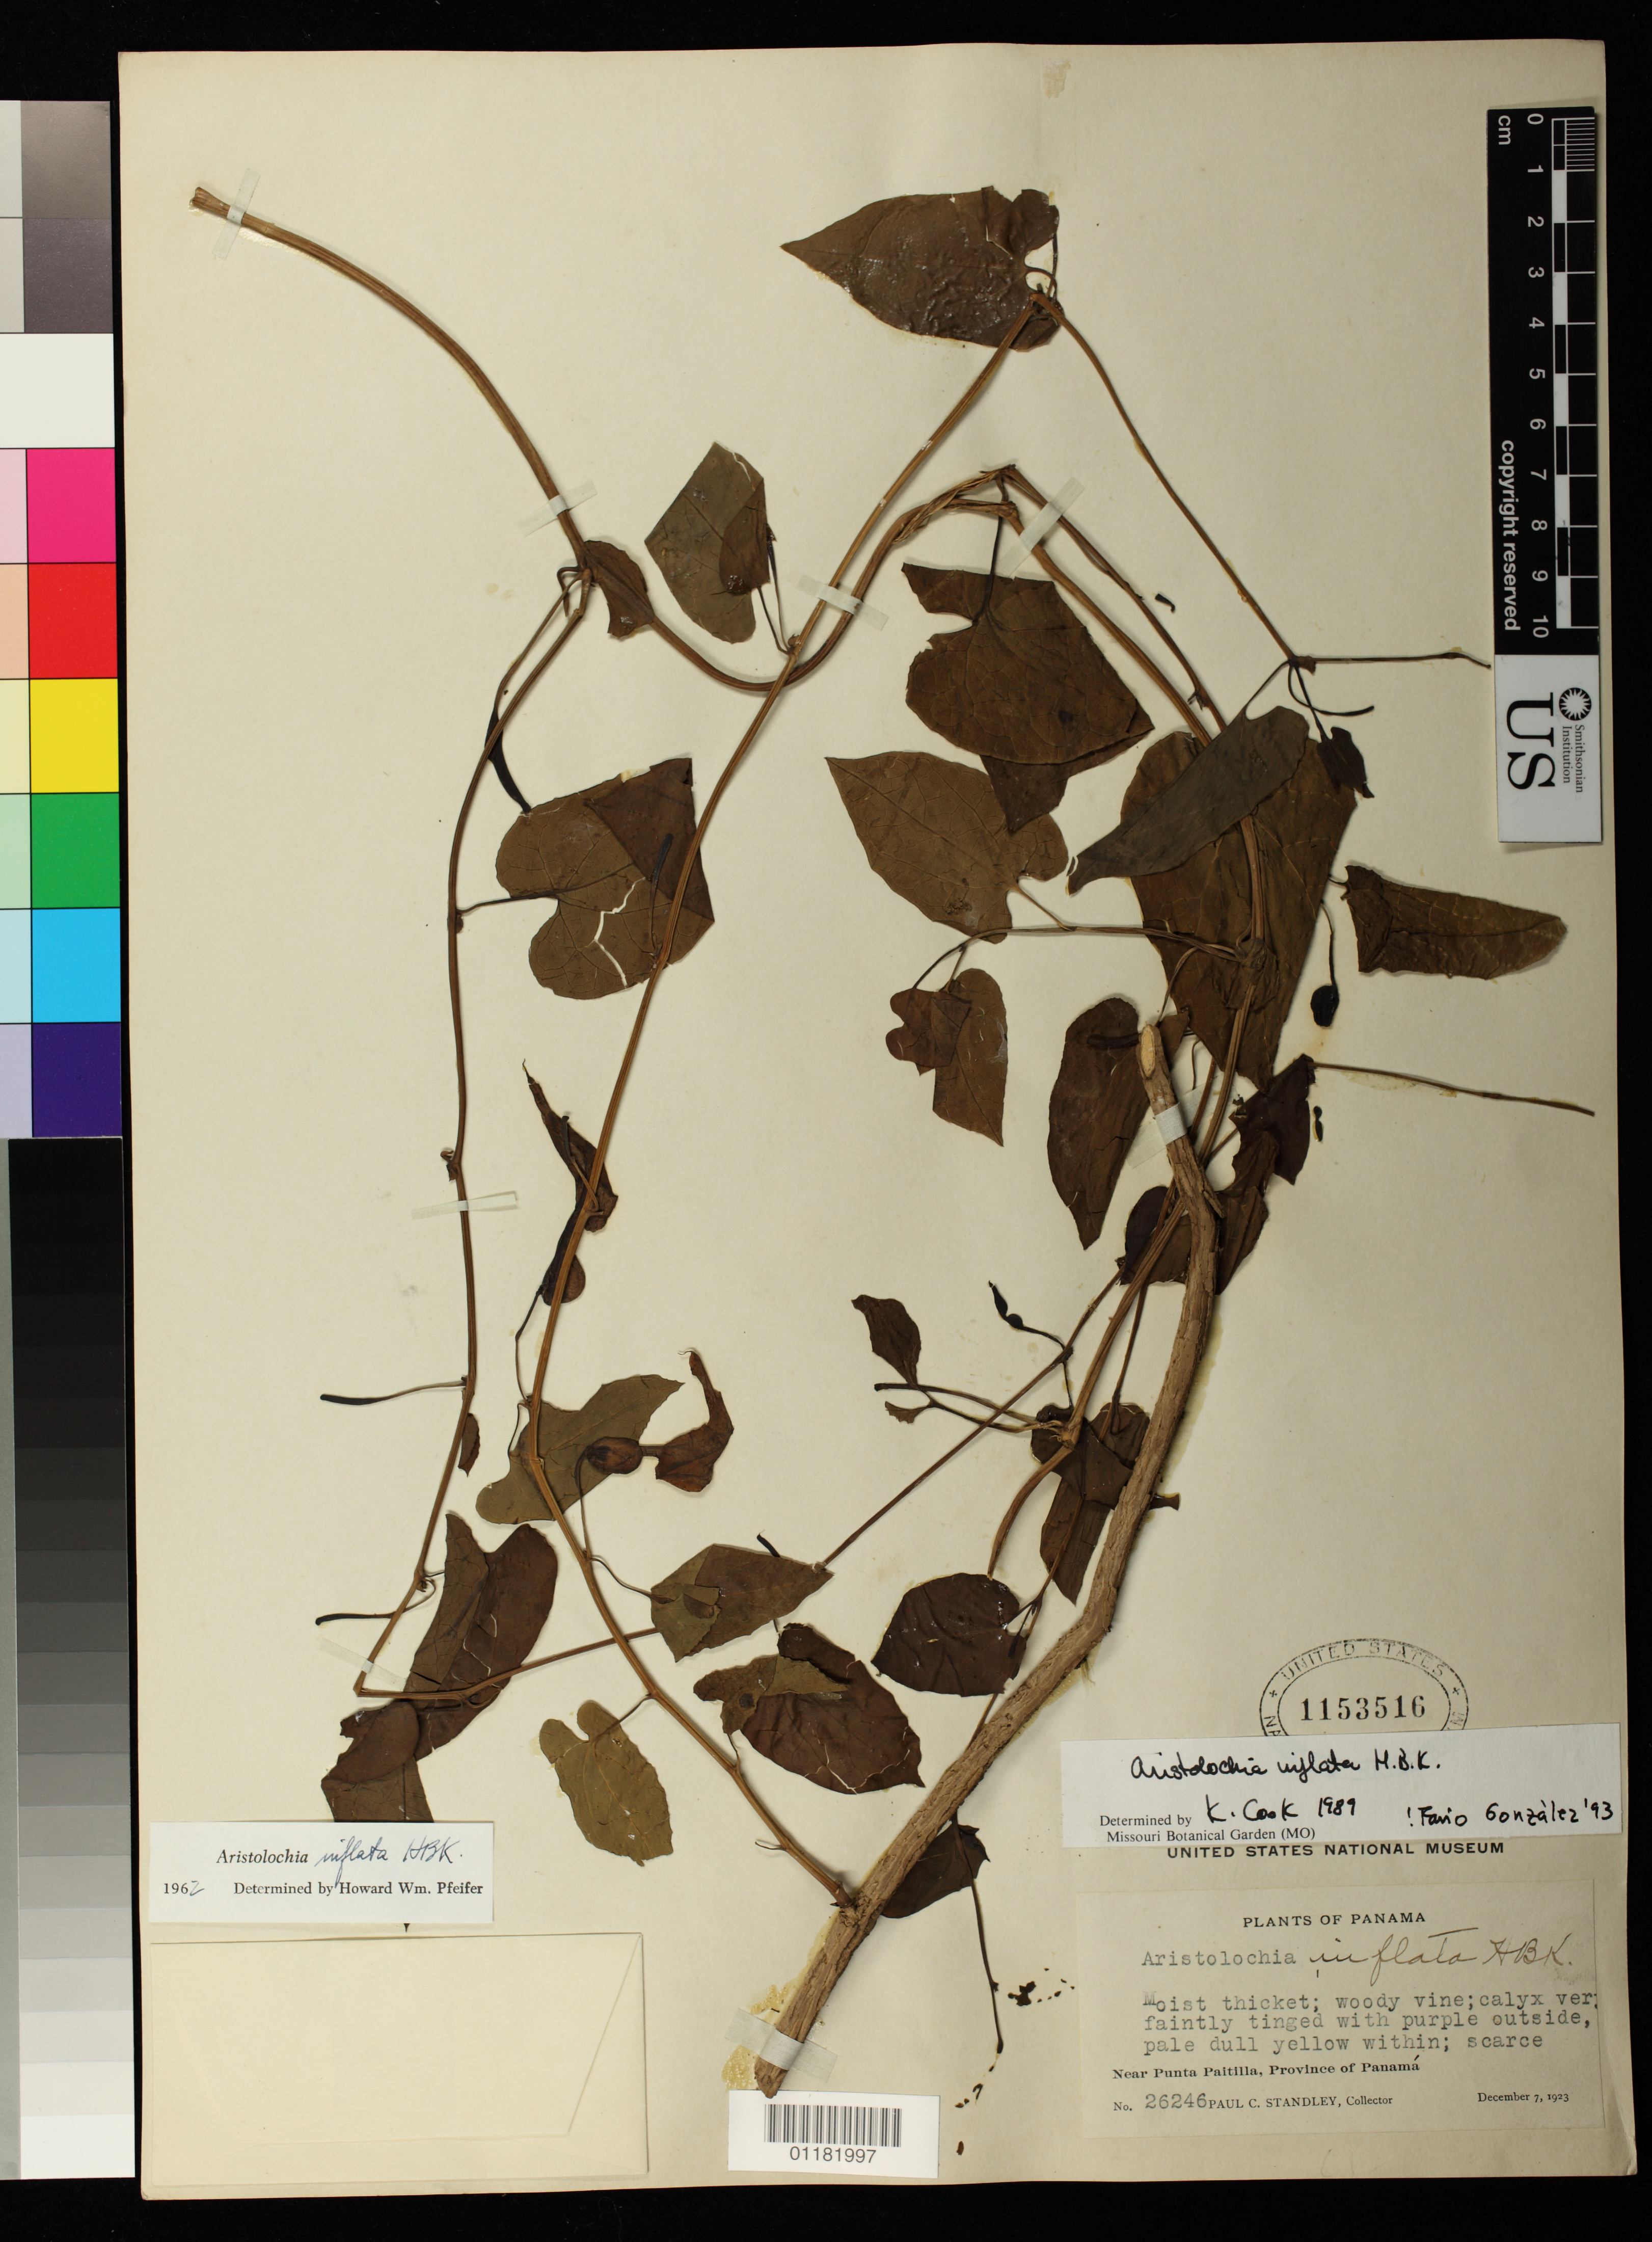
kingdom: Plantae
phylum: Tracheophyta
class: Magnoliopsida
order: Piperales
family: Aristolochiaceae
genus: Aristolochia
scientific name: Aristolochia inflata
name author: Kunth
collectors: P. C. Standley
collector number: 26246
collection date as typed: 07 Dec 1923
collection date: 1923-12-07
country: Panama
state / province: Panamá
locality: Near Punta Paitilla.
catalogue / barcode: US 1153516